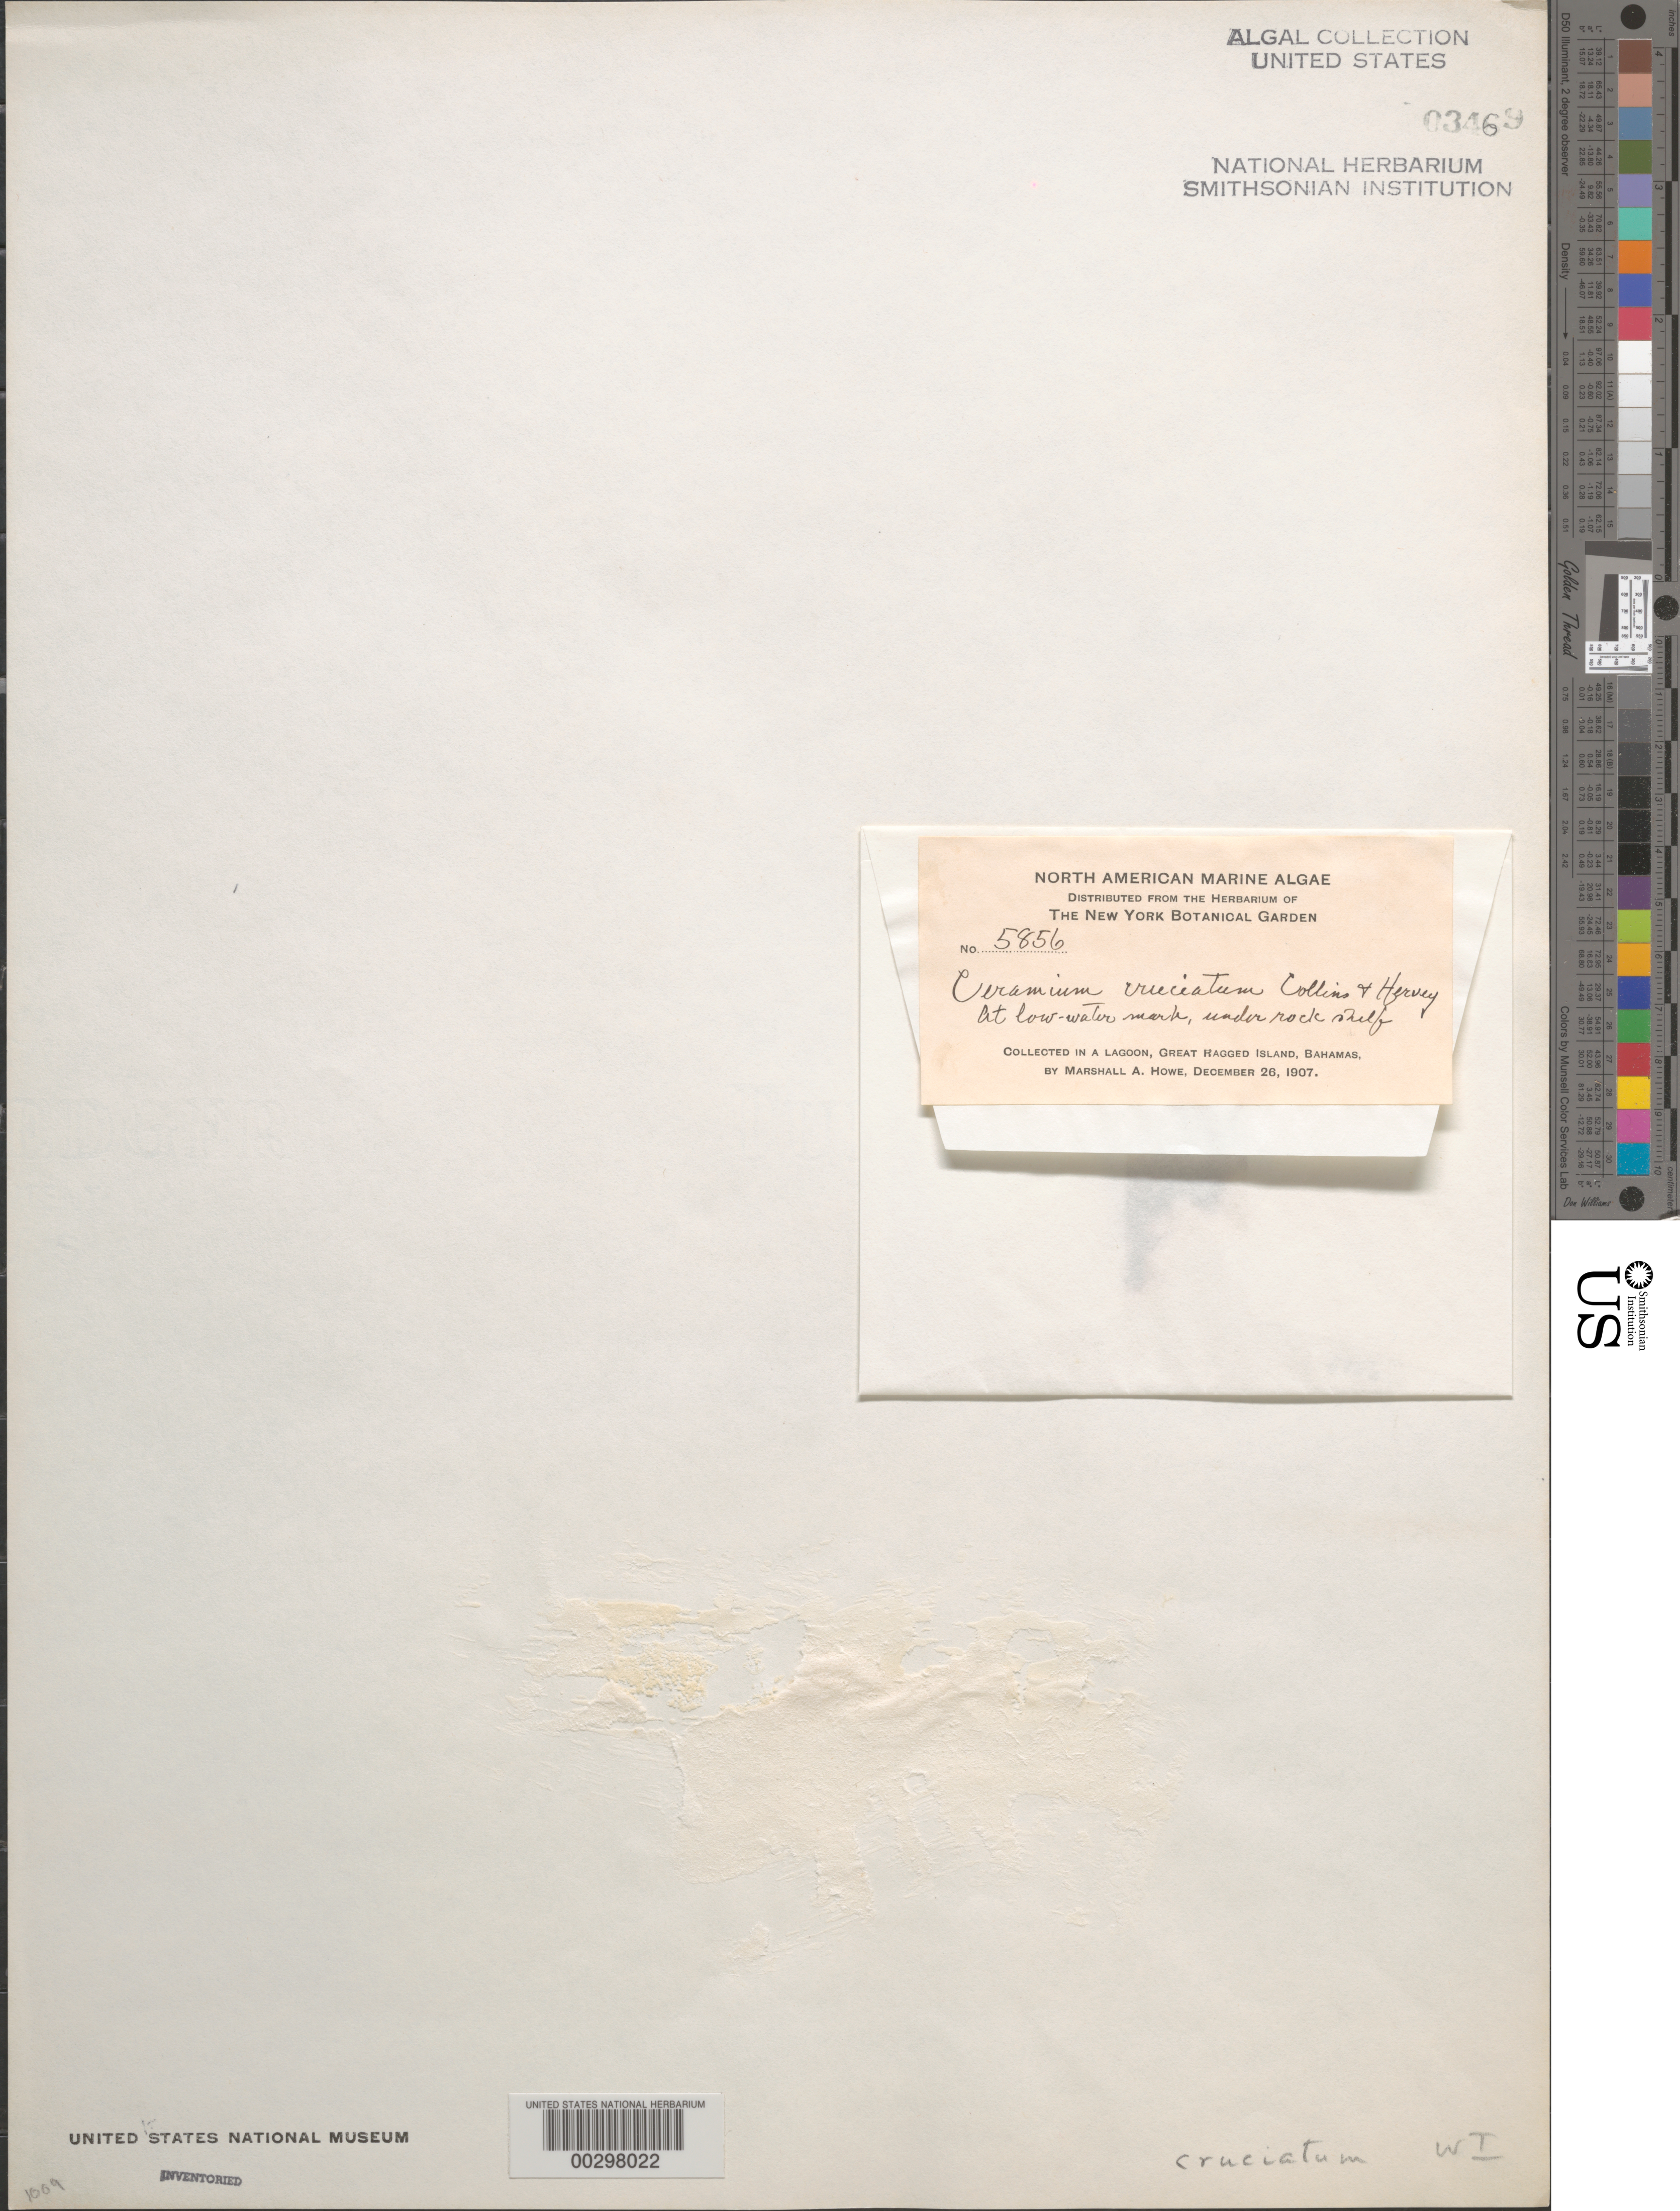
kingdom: Plantae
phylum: Rhodophyta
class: Florideophyceae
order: Ceramiales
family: Ceramiaceae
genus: Ceramium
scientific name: Ceramium cruciatum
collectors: M. A. Howe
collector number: MAH 5856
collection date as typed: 26 Dec 1907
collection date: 1907-12-26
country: Bahamas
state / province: Ragged Island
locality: Lagoon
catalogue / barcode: US 3469